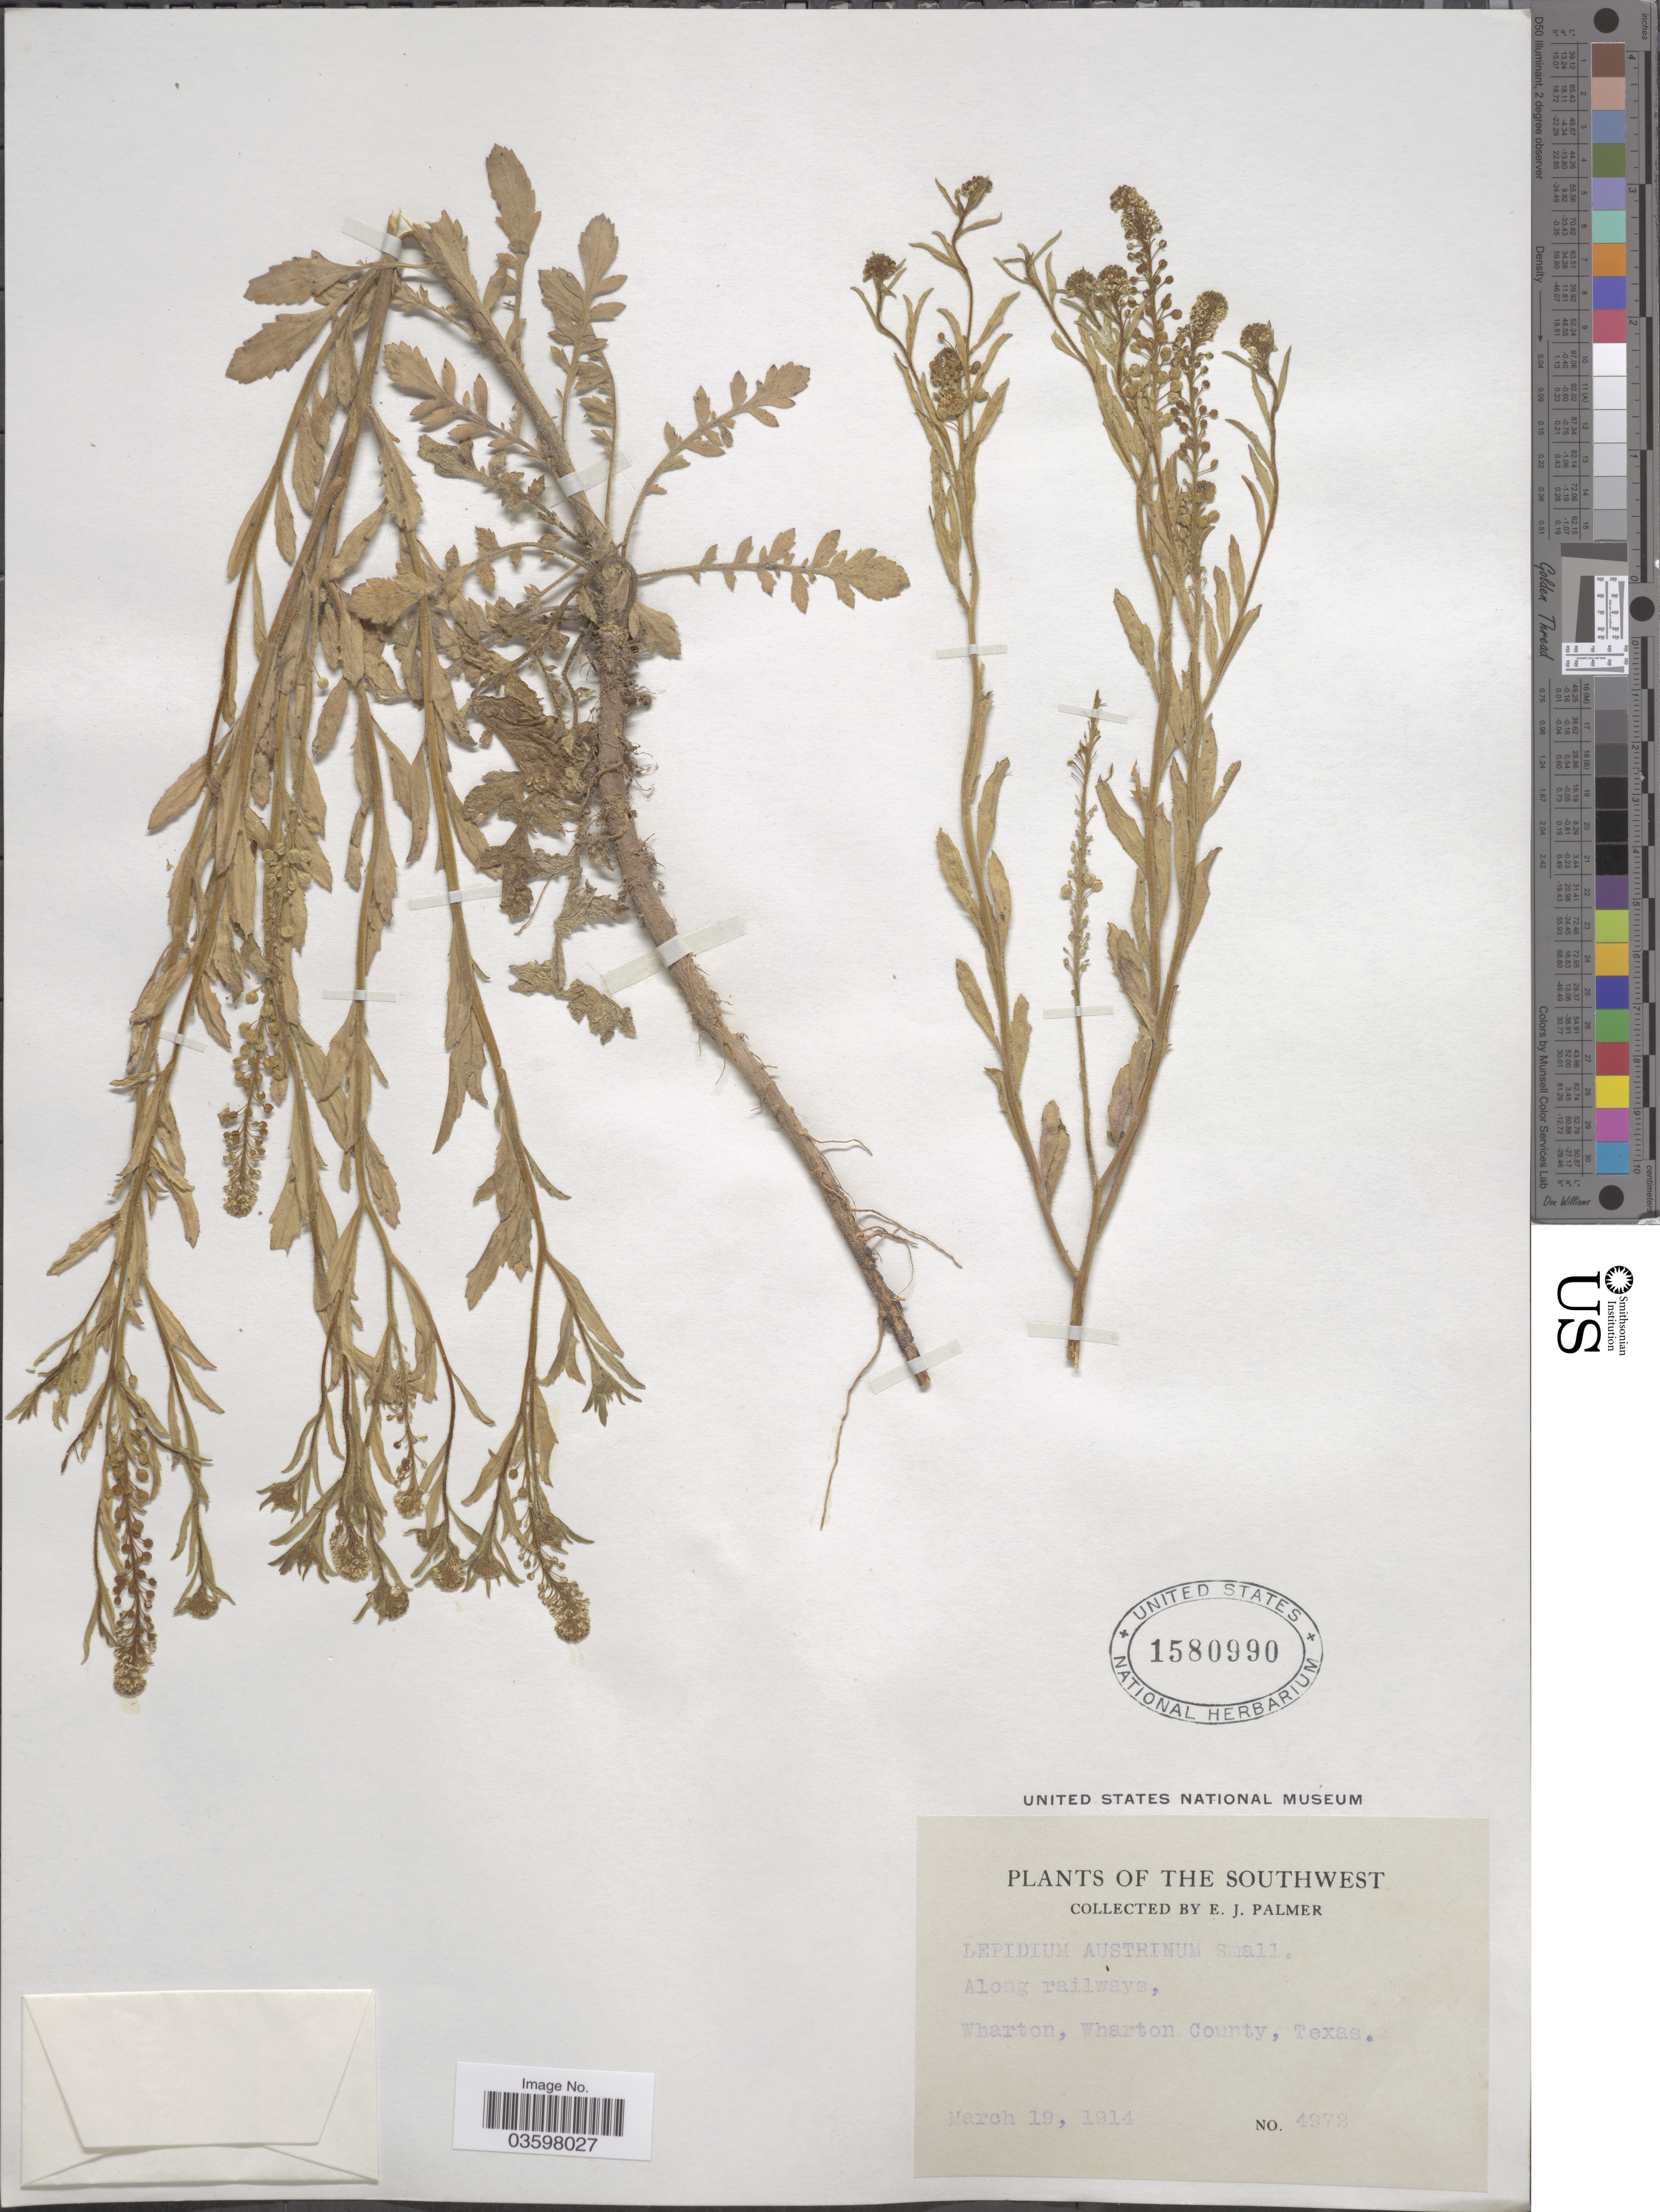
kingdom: Plantae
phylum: Tracheophyta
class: Magnoliopsida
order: Brassicales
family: Brassicaceae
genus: Lepidium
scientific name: Lepidium austrinum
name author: Small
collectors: E. J. Palmer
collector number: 4972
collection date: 1914-03-19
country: United States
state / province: Texas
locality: The Southwest. Wharton, Wharton County.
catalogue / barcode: US 1580990